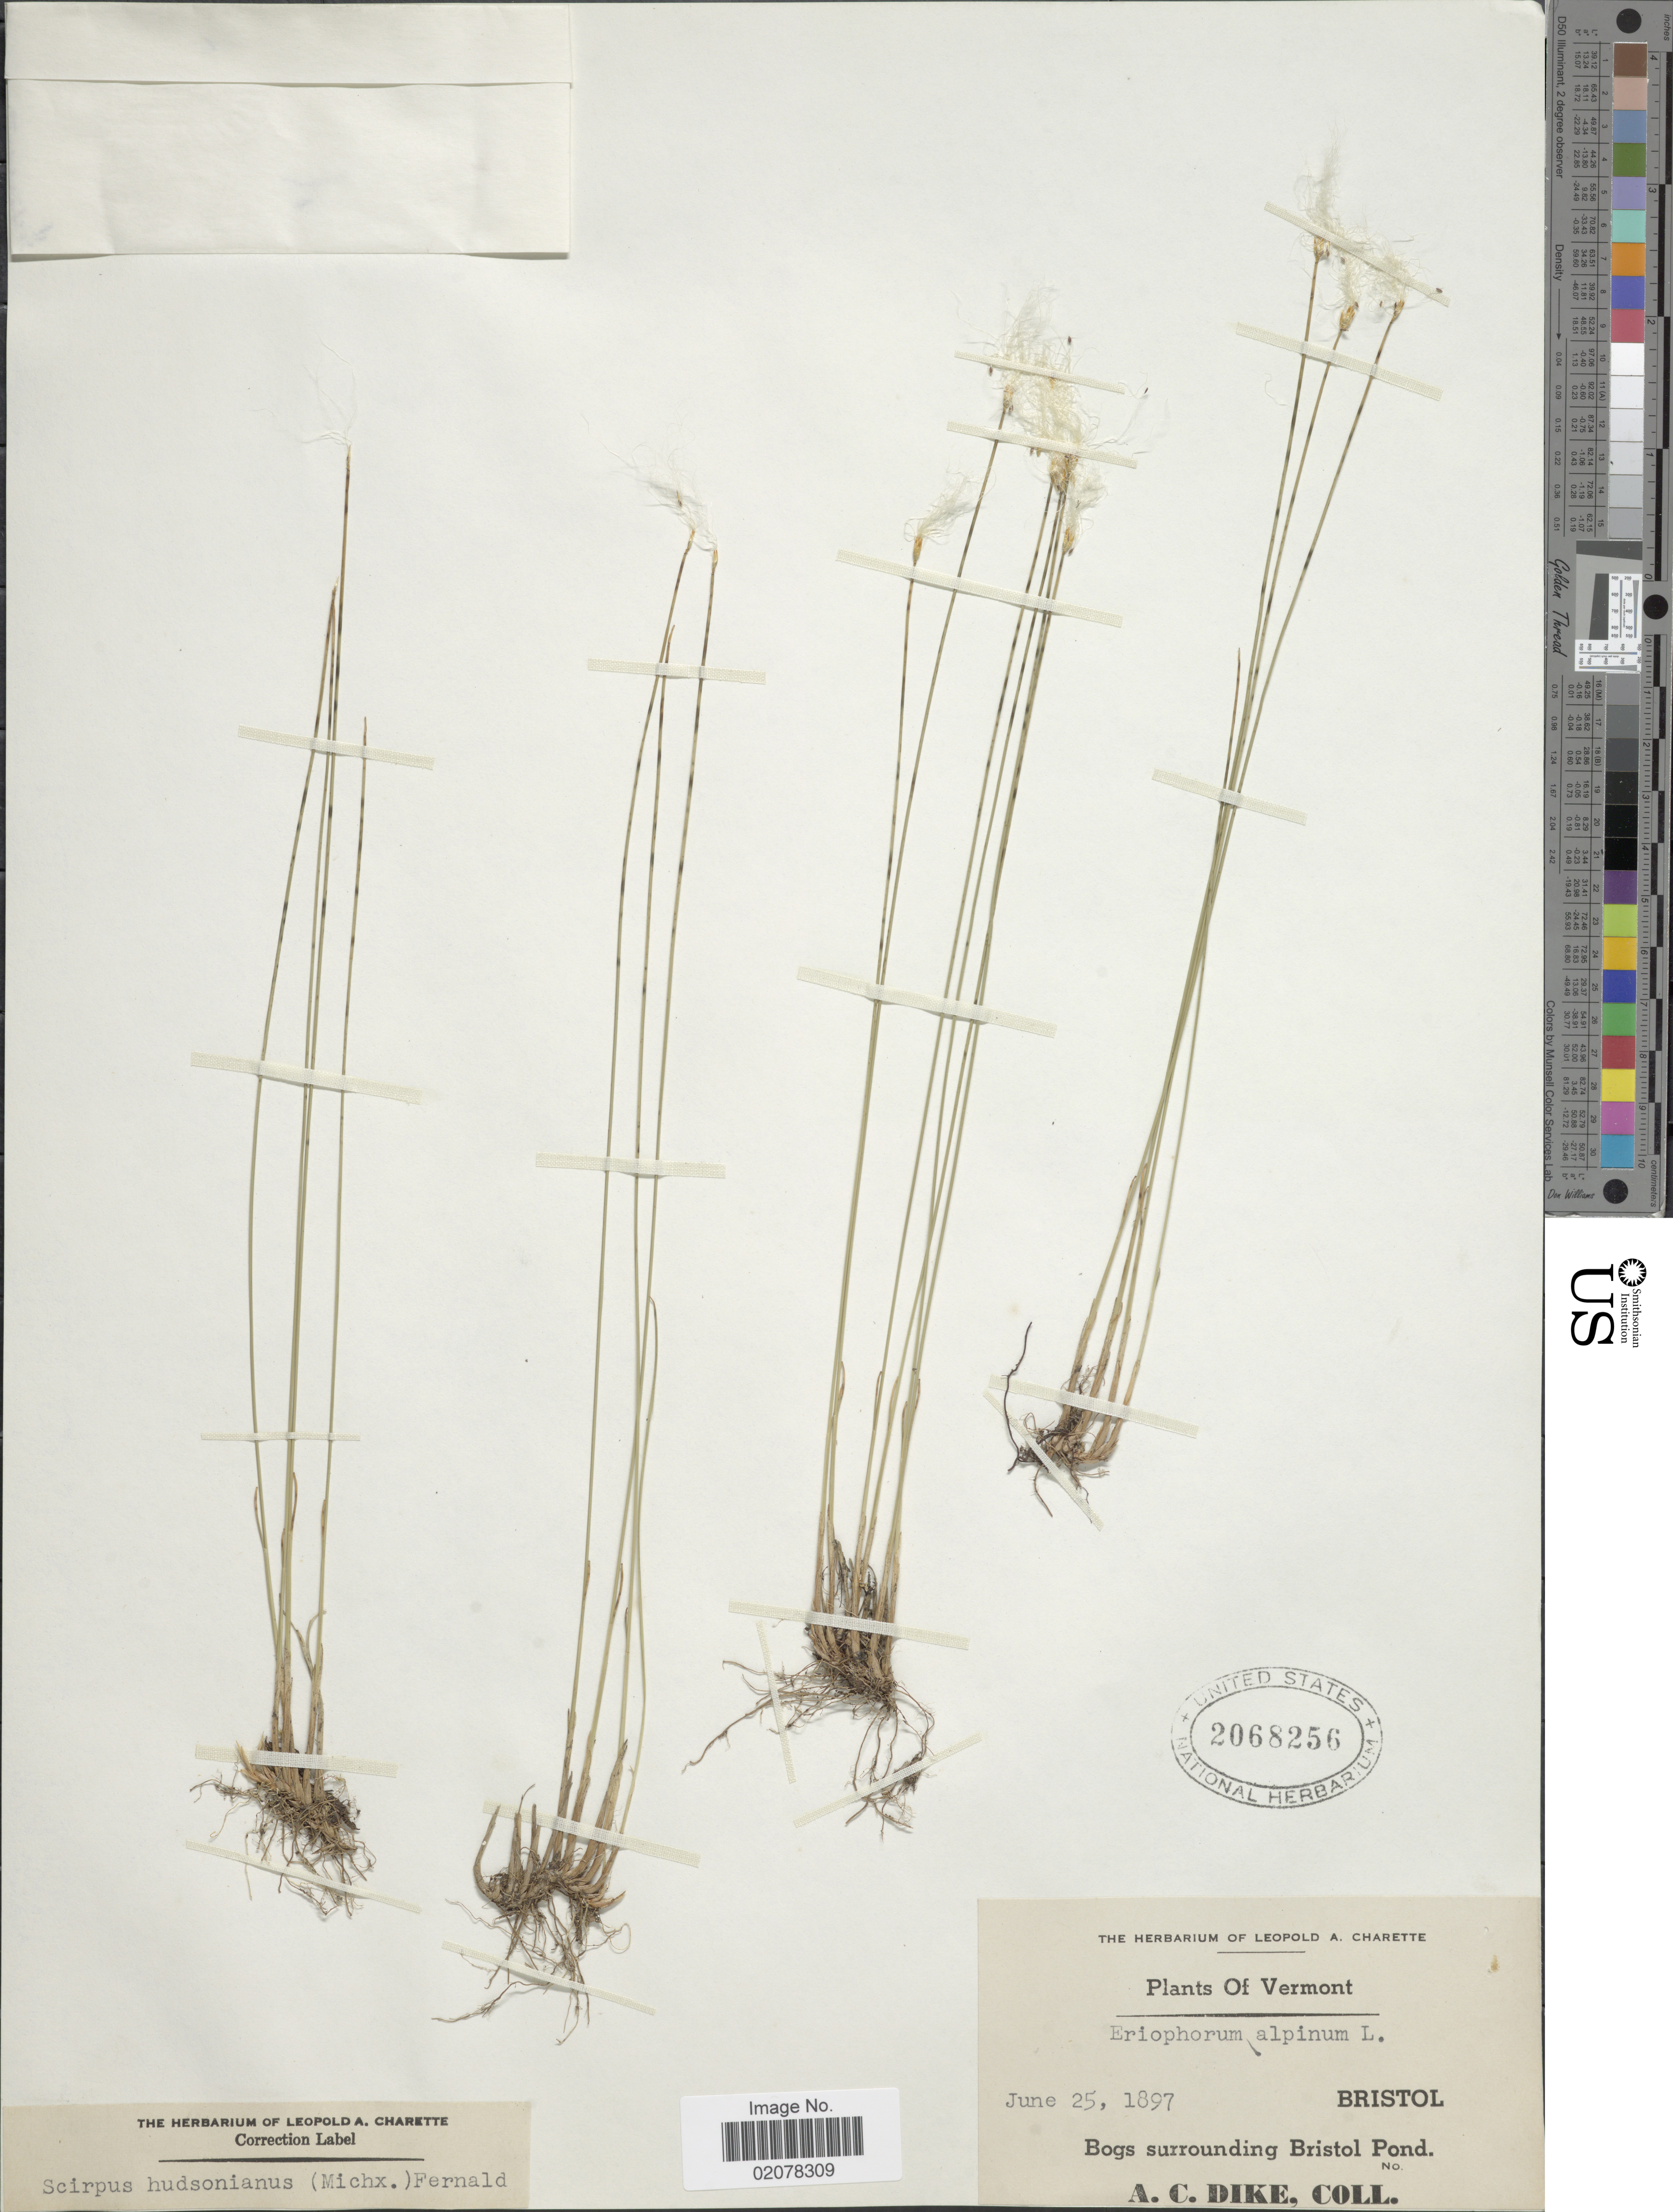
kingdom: Plantae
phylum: Tracheophyta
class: Liliopsida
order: Poales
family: Cyperaceae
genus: Trichophorum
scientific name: Trichophorum alpinum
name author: (L.) Pers.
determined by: Strong, M. T., (US), Smithsonian Institution - National Museum of Natural History (UNITED STATES)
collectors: A. Dike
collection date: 1897-06-25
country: United States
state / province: Vermont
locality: Bristol, bigs surrounding Bristal Pond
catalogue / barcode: US 2068256